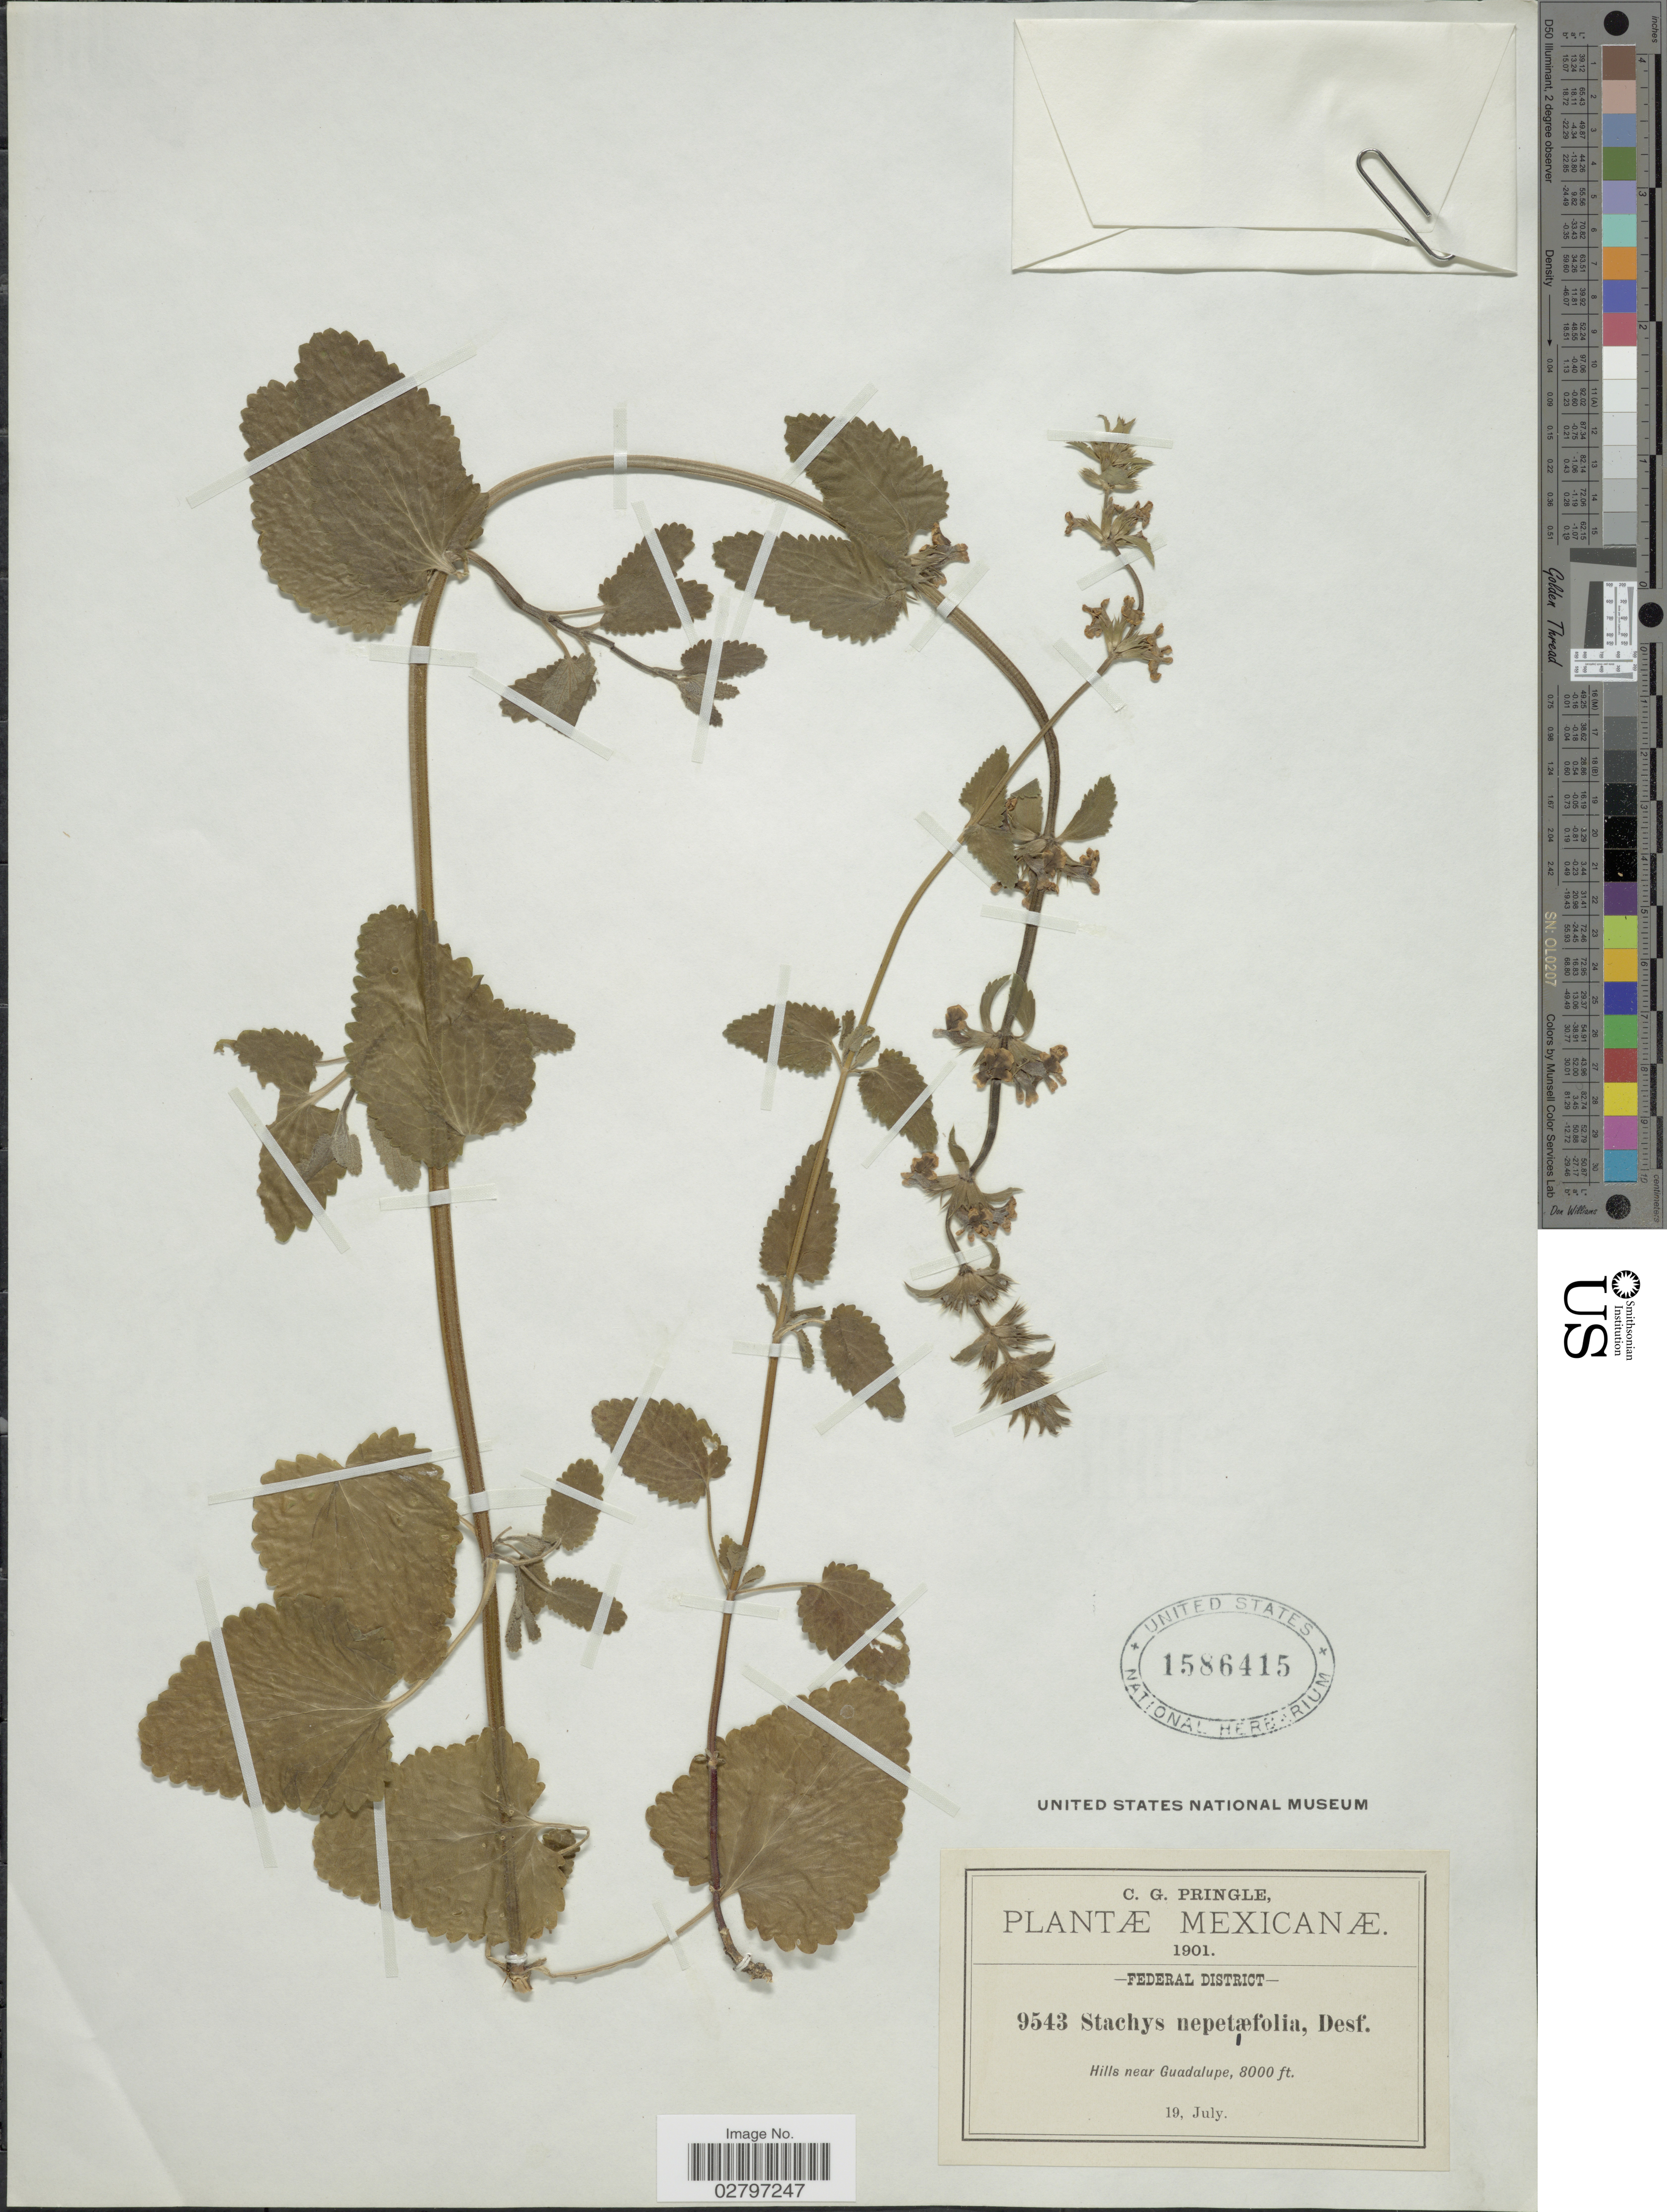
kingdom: Plantae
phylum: Tracheophyta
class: Magnoliopsida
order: Lamiales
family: Lamiaceae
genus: Stachys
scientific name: Stachys nepetifolia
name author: Desf.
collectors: C. G. Pringle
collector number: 9543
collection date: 1901-07-19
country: Mexico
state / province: Distrito Federal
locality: Federal District. Hills near Guadalupe.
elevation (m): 2438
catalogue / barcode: US 1586415